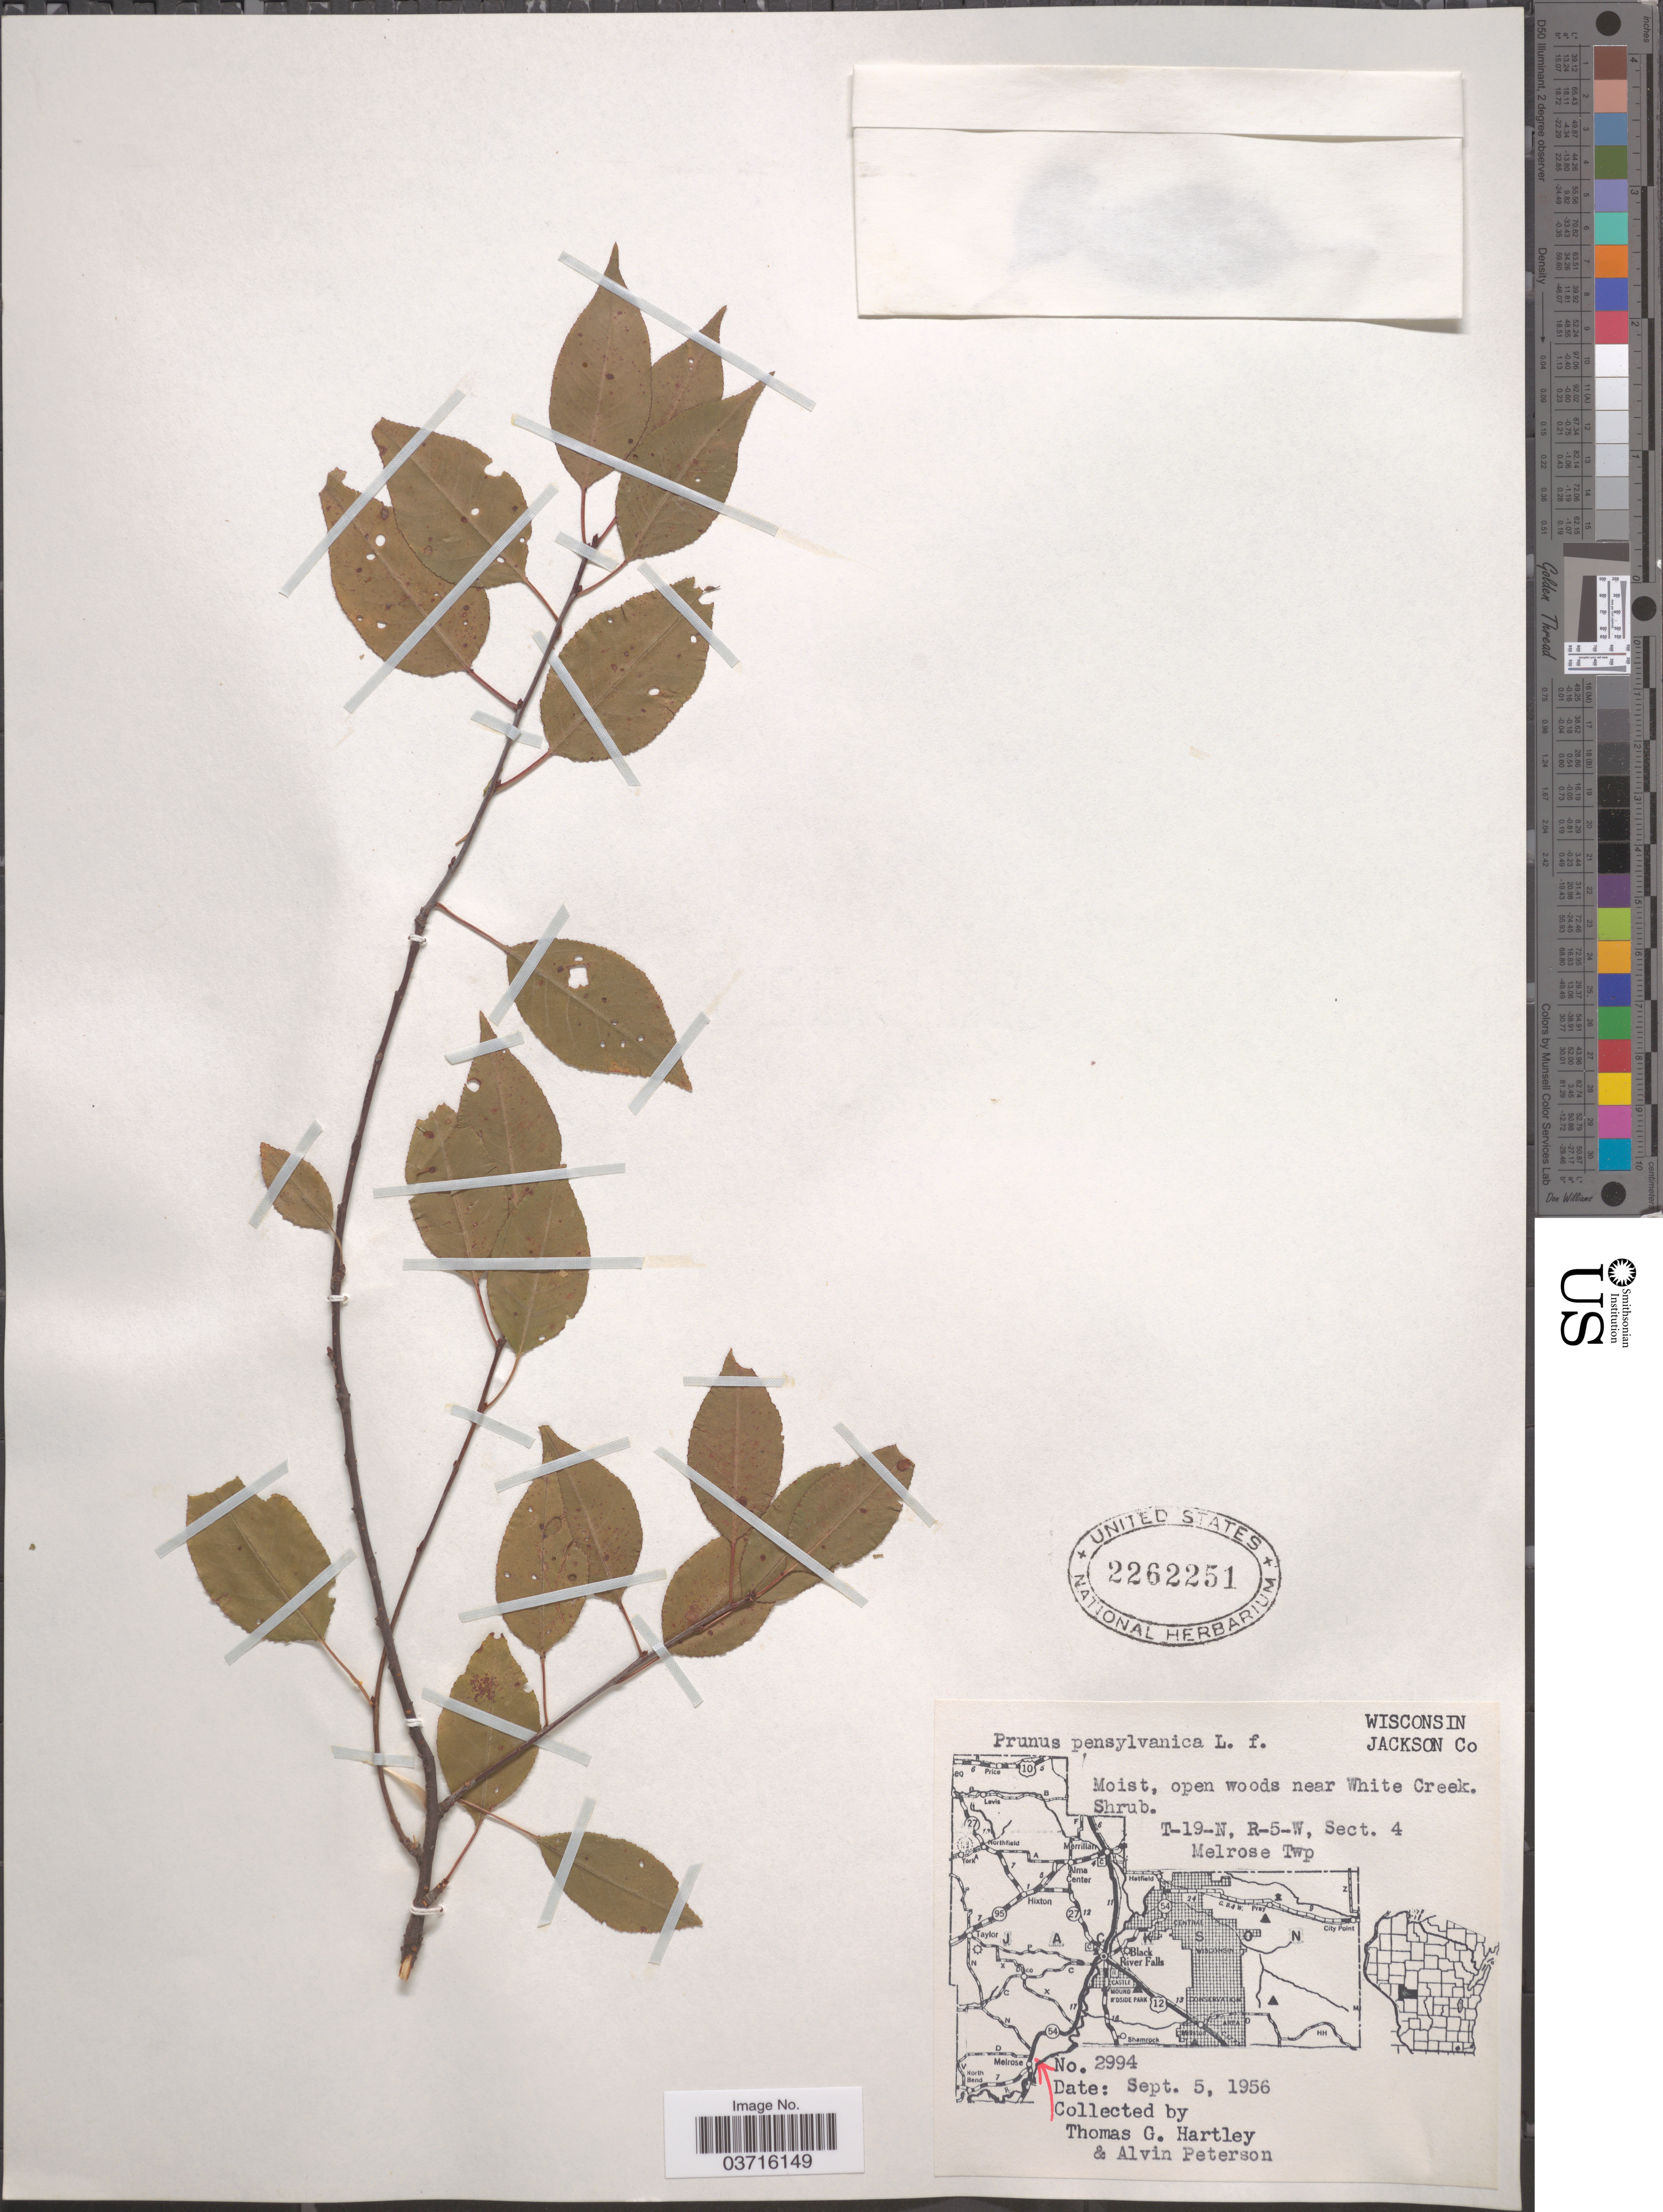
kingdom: Plantae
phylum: Tracheophyta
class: Magnoliopsida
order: Rosales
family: Rosaceae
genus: Prunus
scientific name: Prunus pensylvanica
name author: L. f.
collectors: T. G. Hartley & A. M. Peterson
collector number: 2994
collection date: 1956-09-05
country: United States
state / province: Wisconsin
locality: Jackson Co. Moist, open woods near White Creek. T-19-N, R-5-W, Sect. 4. Melrose Twp.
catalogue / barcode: US 2262251